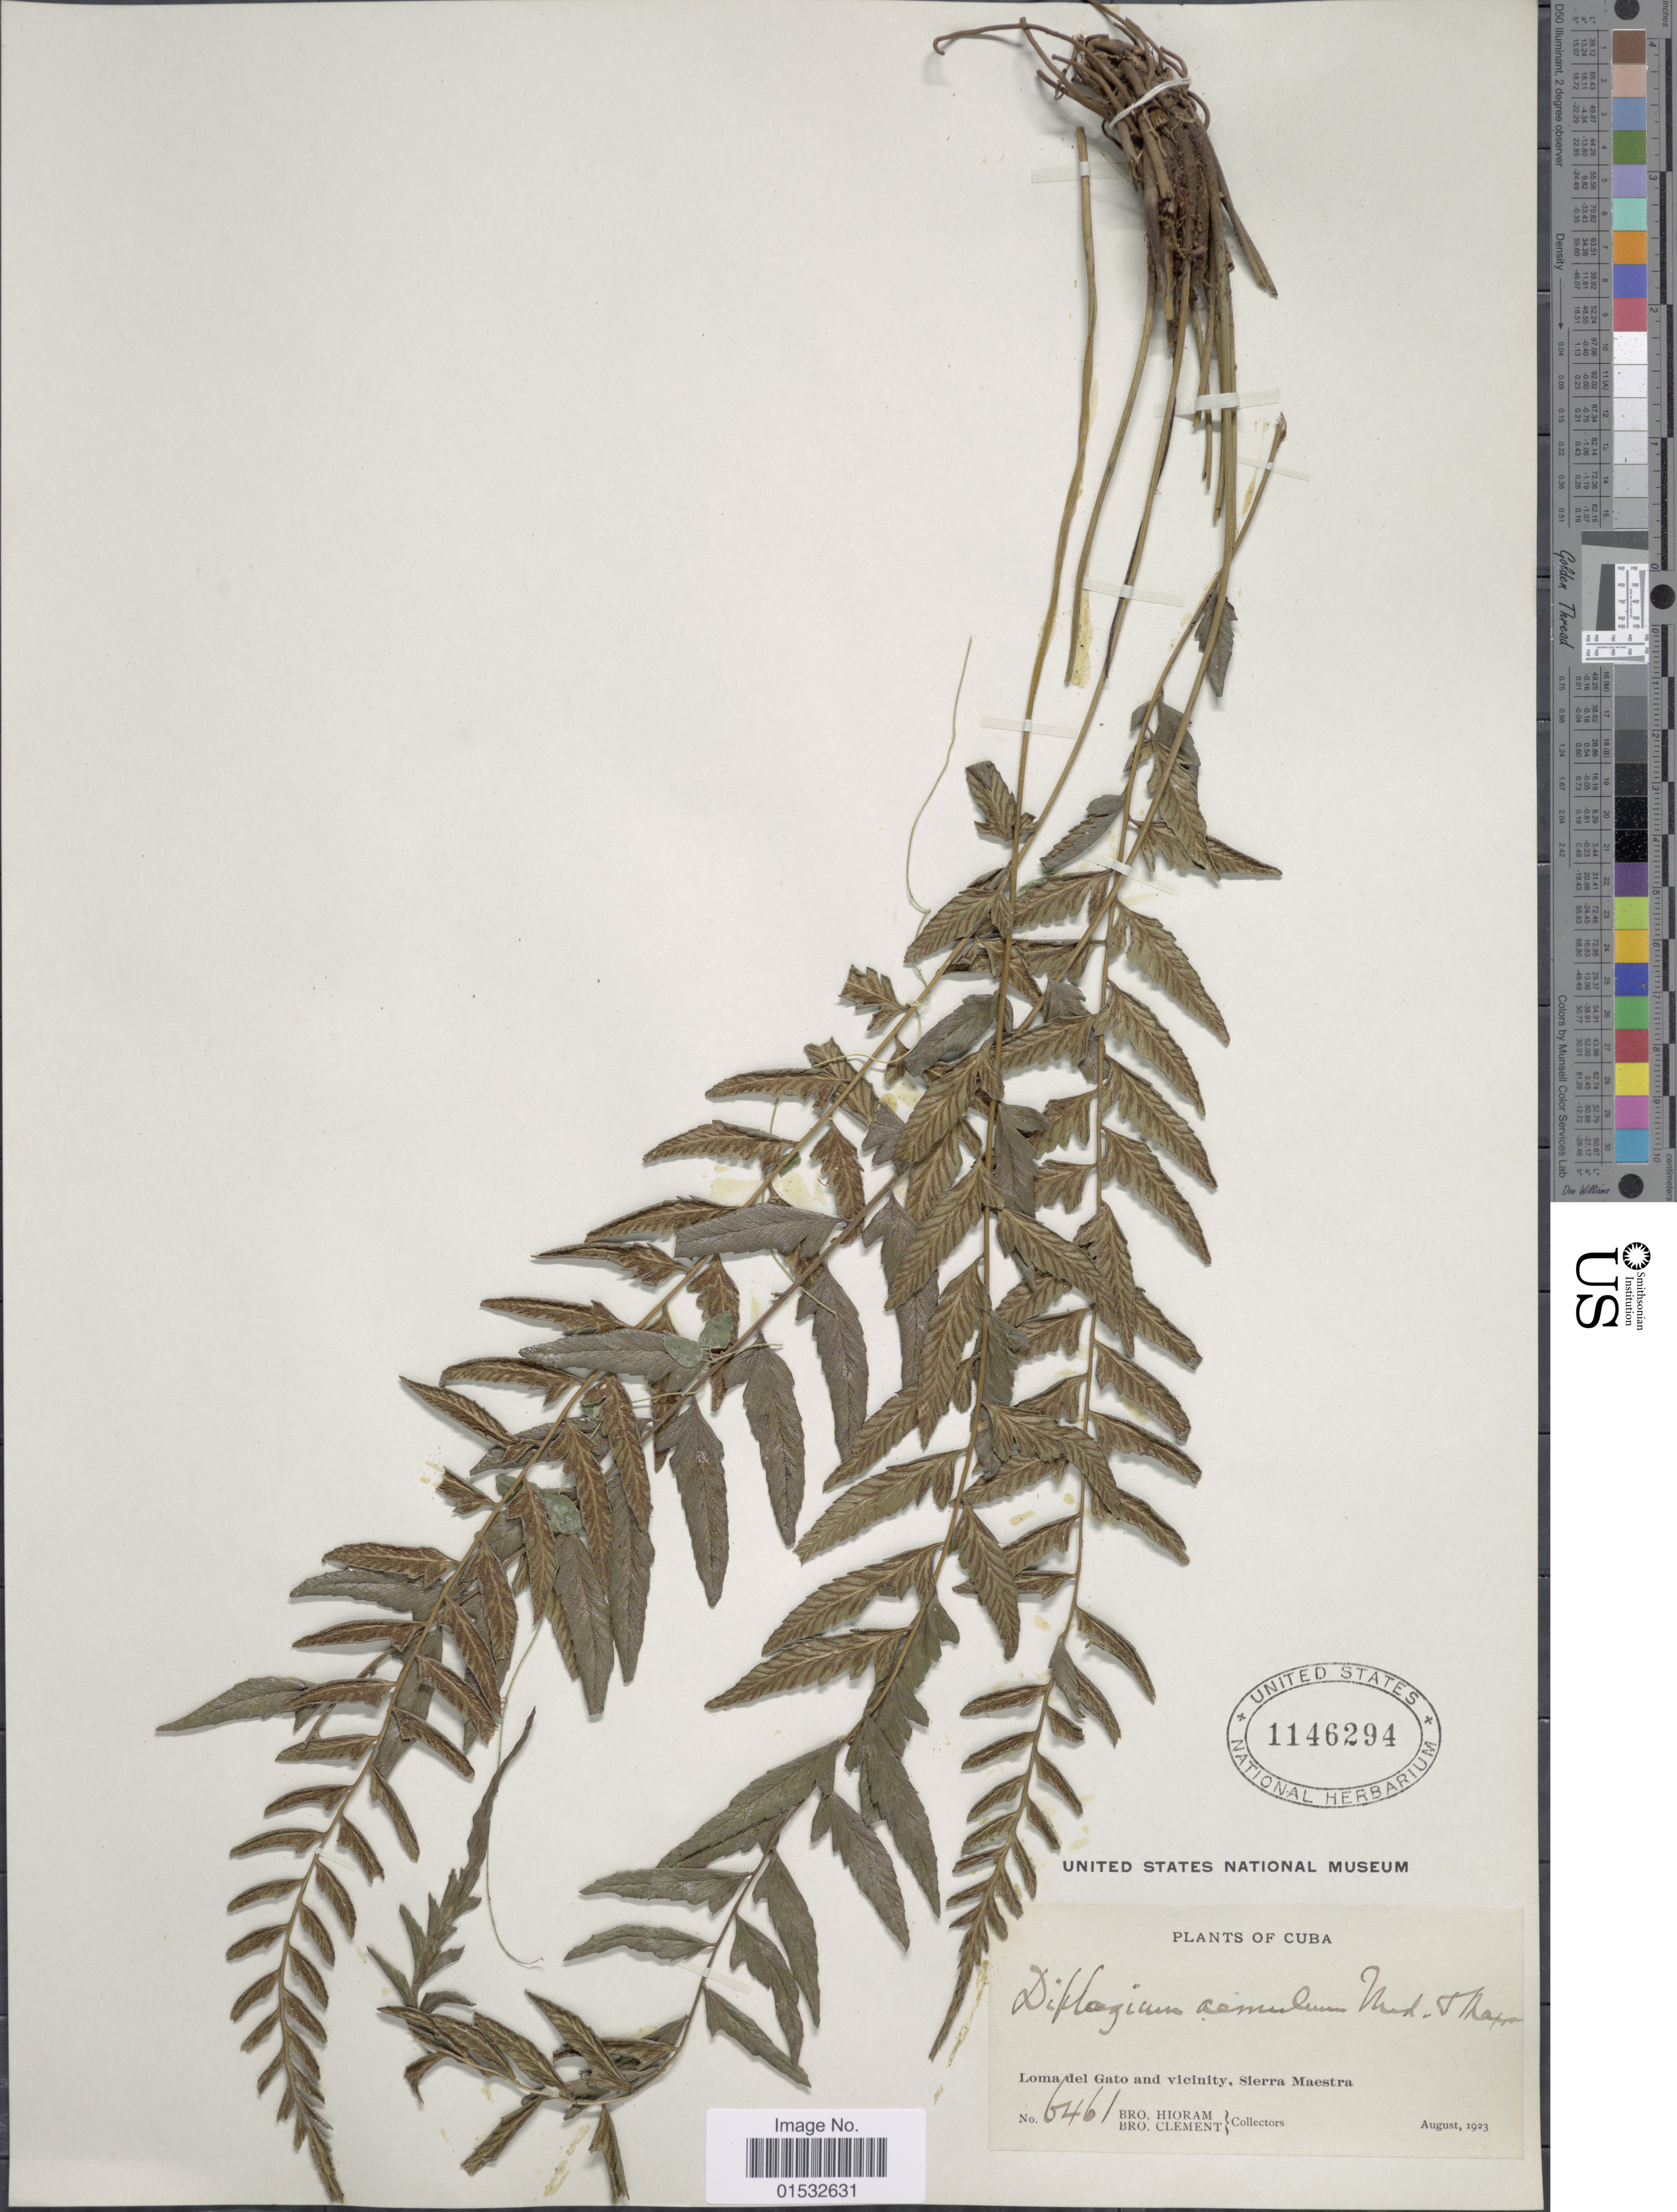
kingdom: Plantae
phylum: Tracheophyta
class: Polypodiopsida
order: Polypodiales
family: Athyriaceae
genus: Diplazium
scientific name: Diplazium unilobum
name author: (Poir.) Hieron.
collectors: Bro. Hioram & B. Clement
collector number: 6461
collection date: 1923-08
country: Cuba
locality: Loma del Gato and vicinity, Sierra Maestra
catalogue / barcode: US 1146294